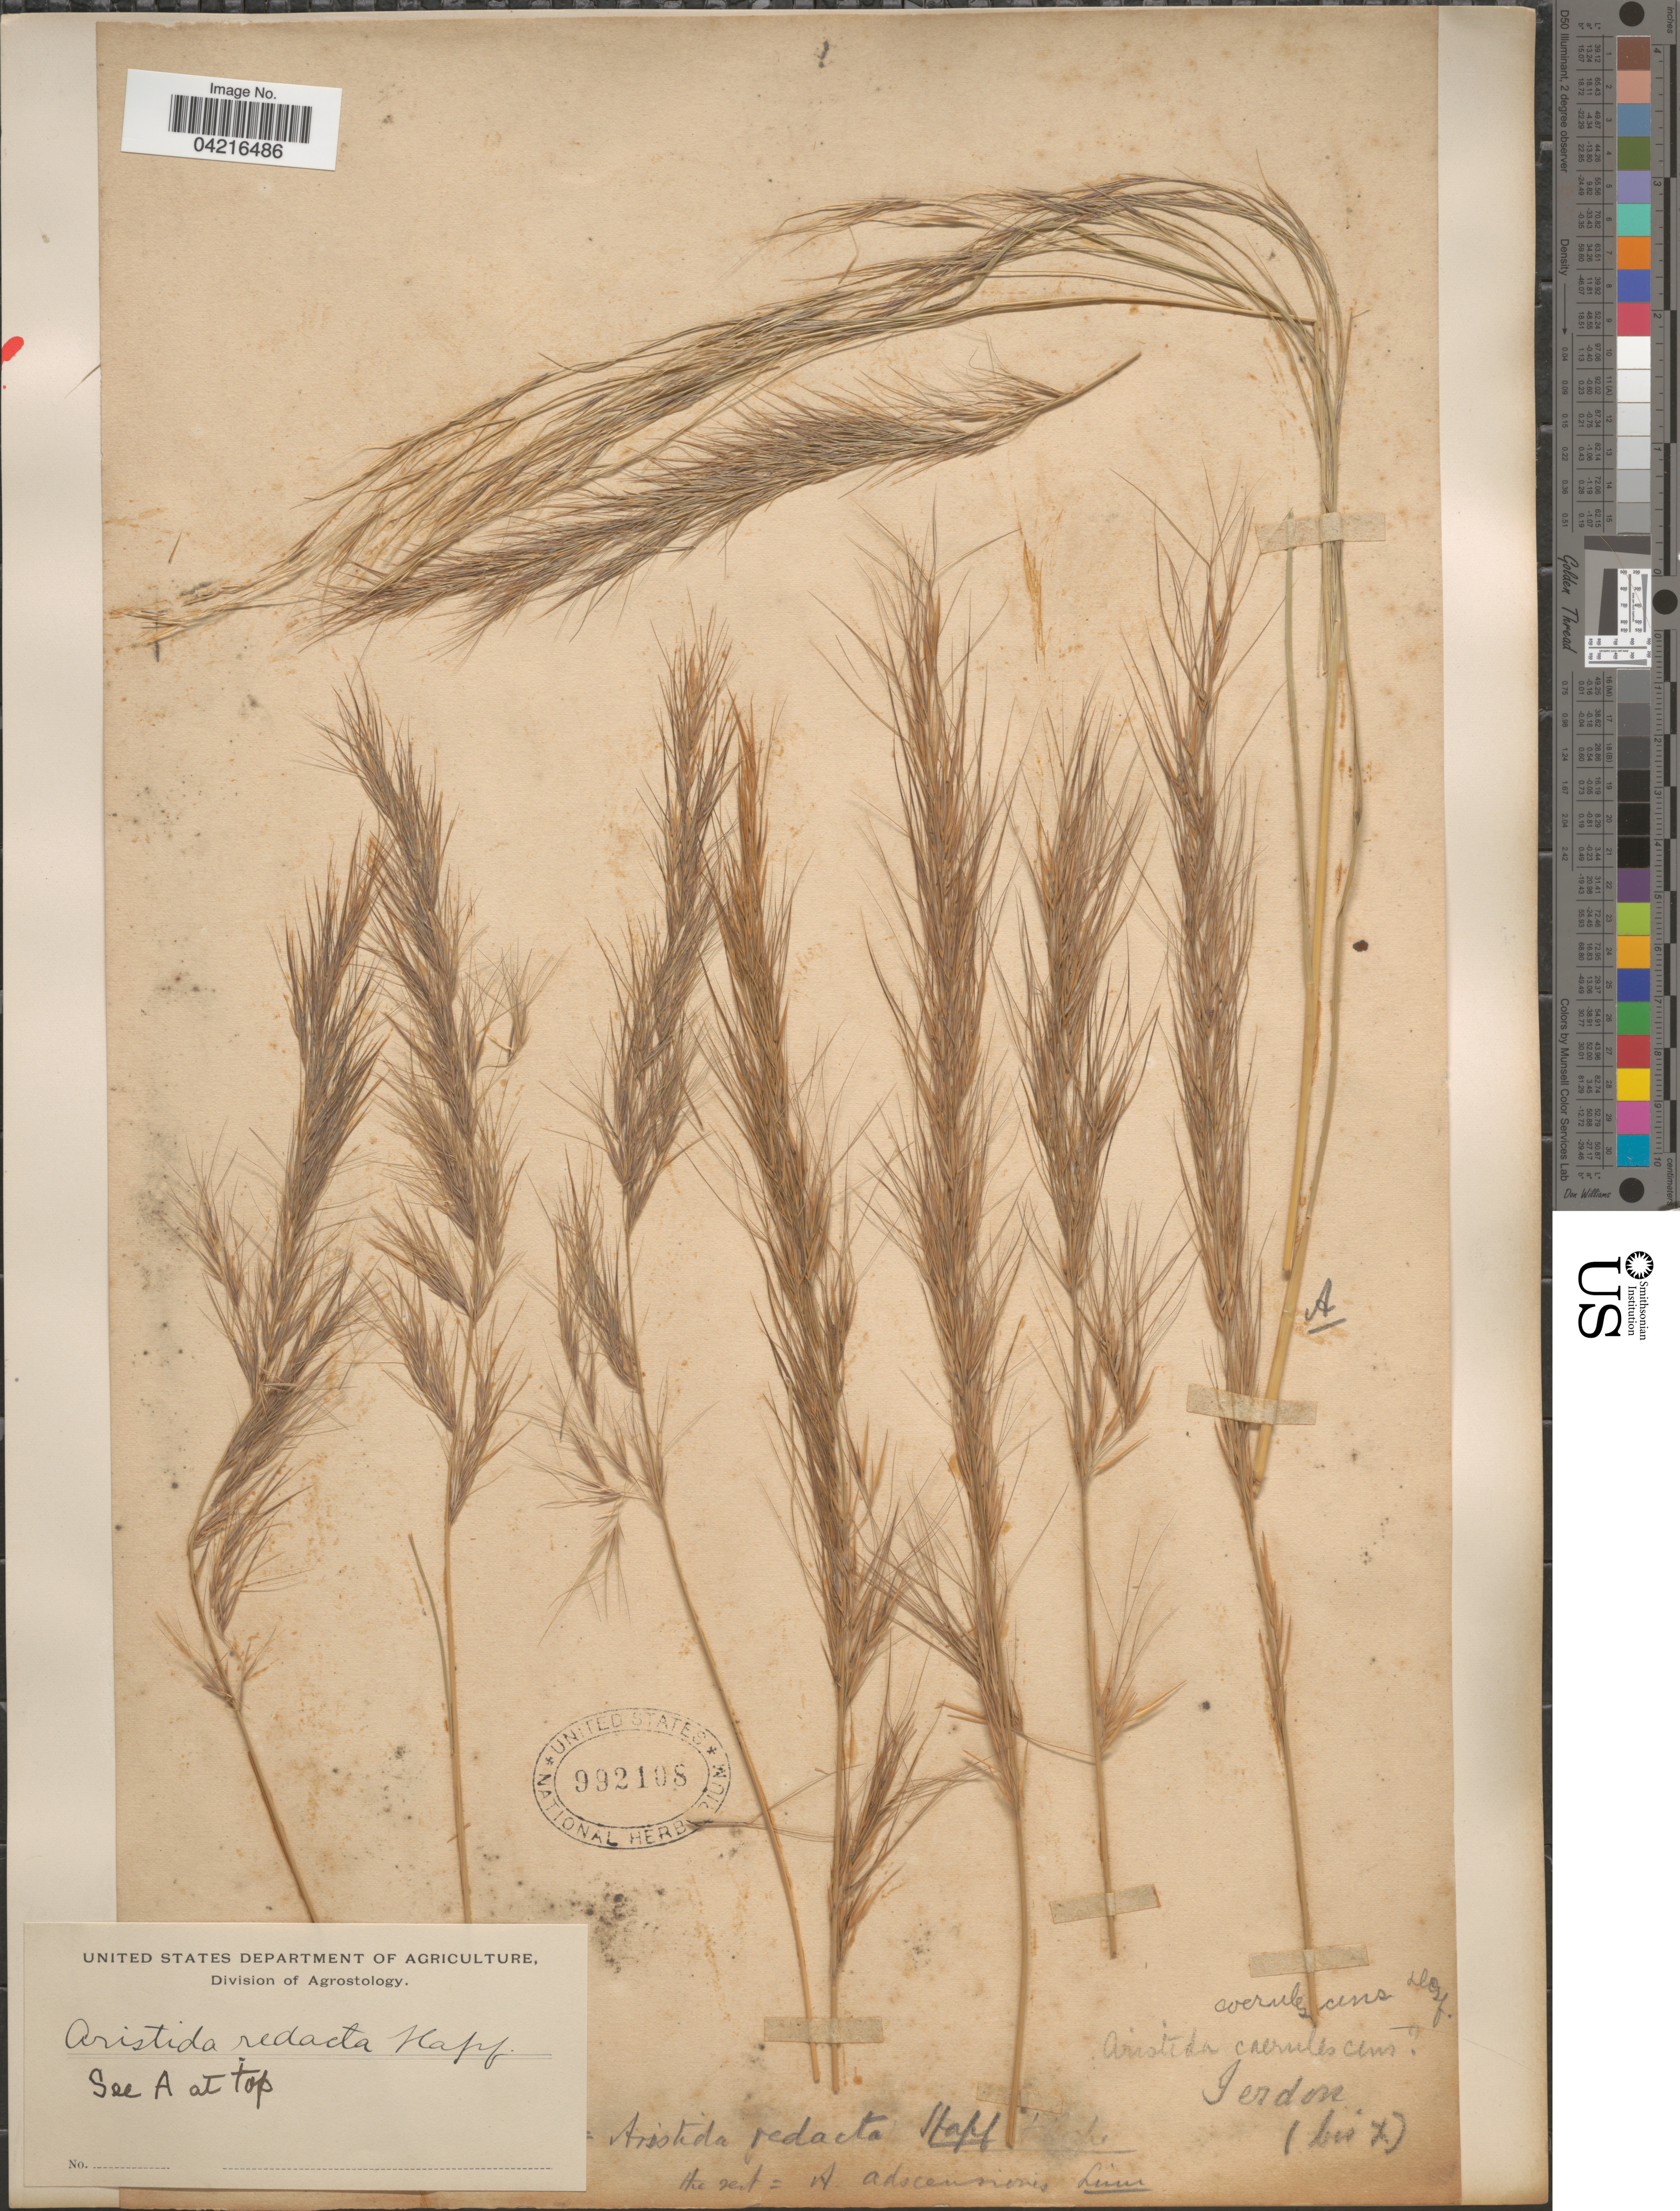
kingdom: Plantae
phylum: Tracheophyta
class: Liliopsida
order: Poales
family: Poaceae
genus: Aristida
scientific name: Aristida redacta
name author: Stapf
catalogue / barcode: US 992108